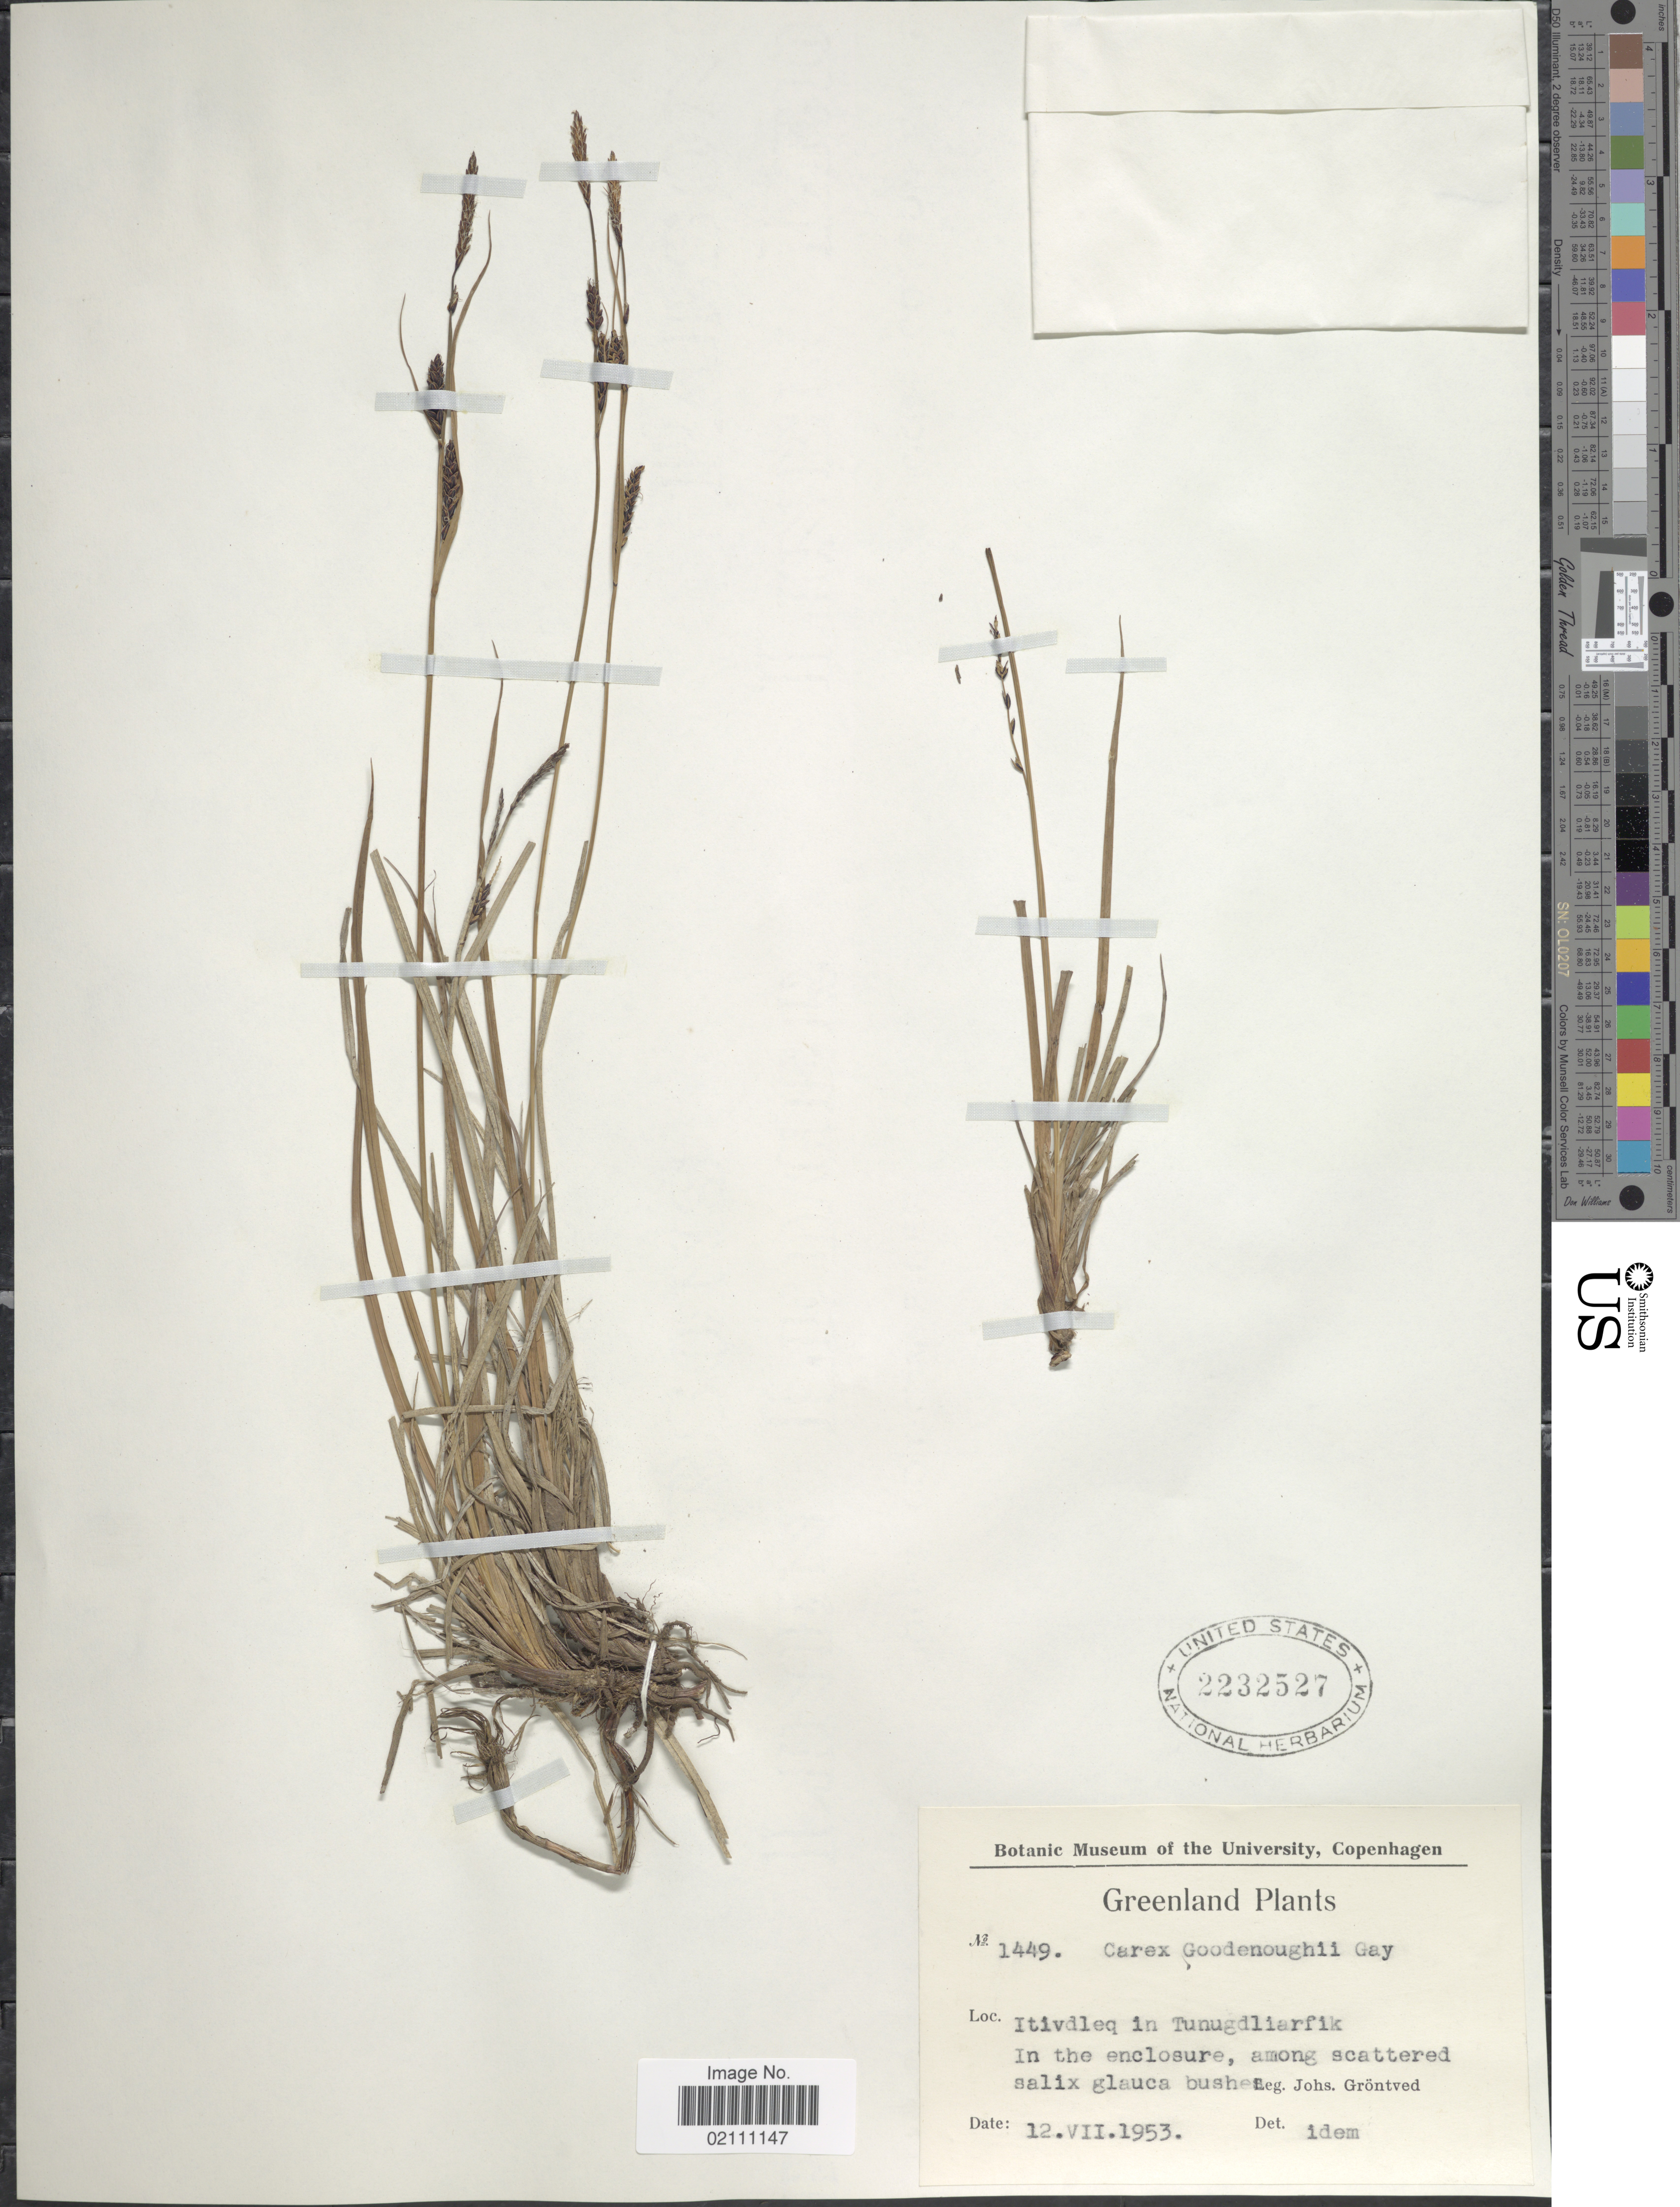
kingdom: Plantae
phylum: Tracheophyta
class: Liliopsida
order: Poales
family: Cyperaceae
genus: Carex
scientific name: Carex nigra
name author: (L.) Reichard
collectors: J. Gröntved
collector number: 1449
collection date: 1953-07-12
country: Greenland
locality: Itivdleq in Tunugdliarfik, In the enclosure, among scattered salix glauca bushes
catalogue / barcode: US 2232527